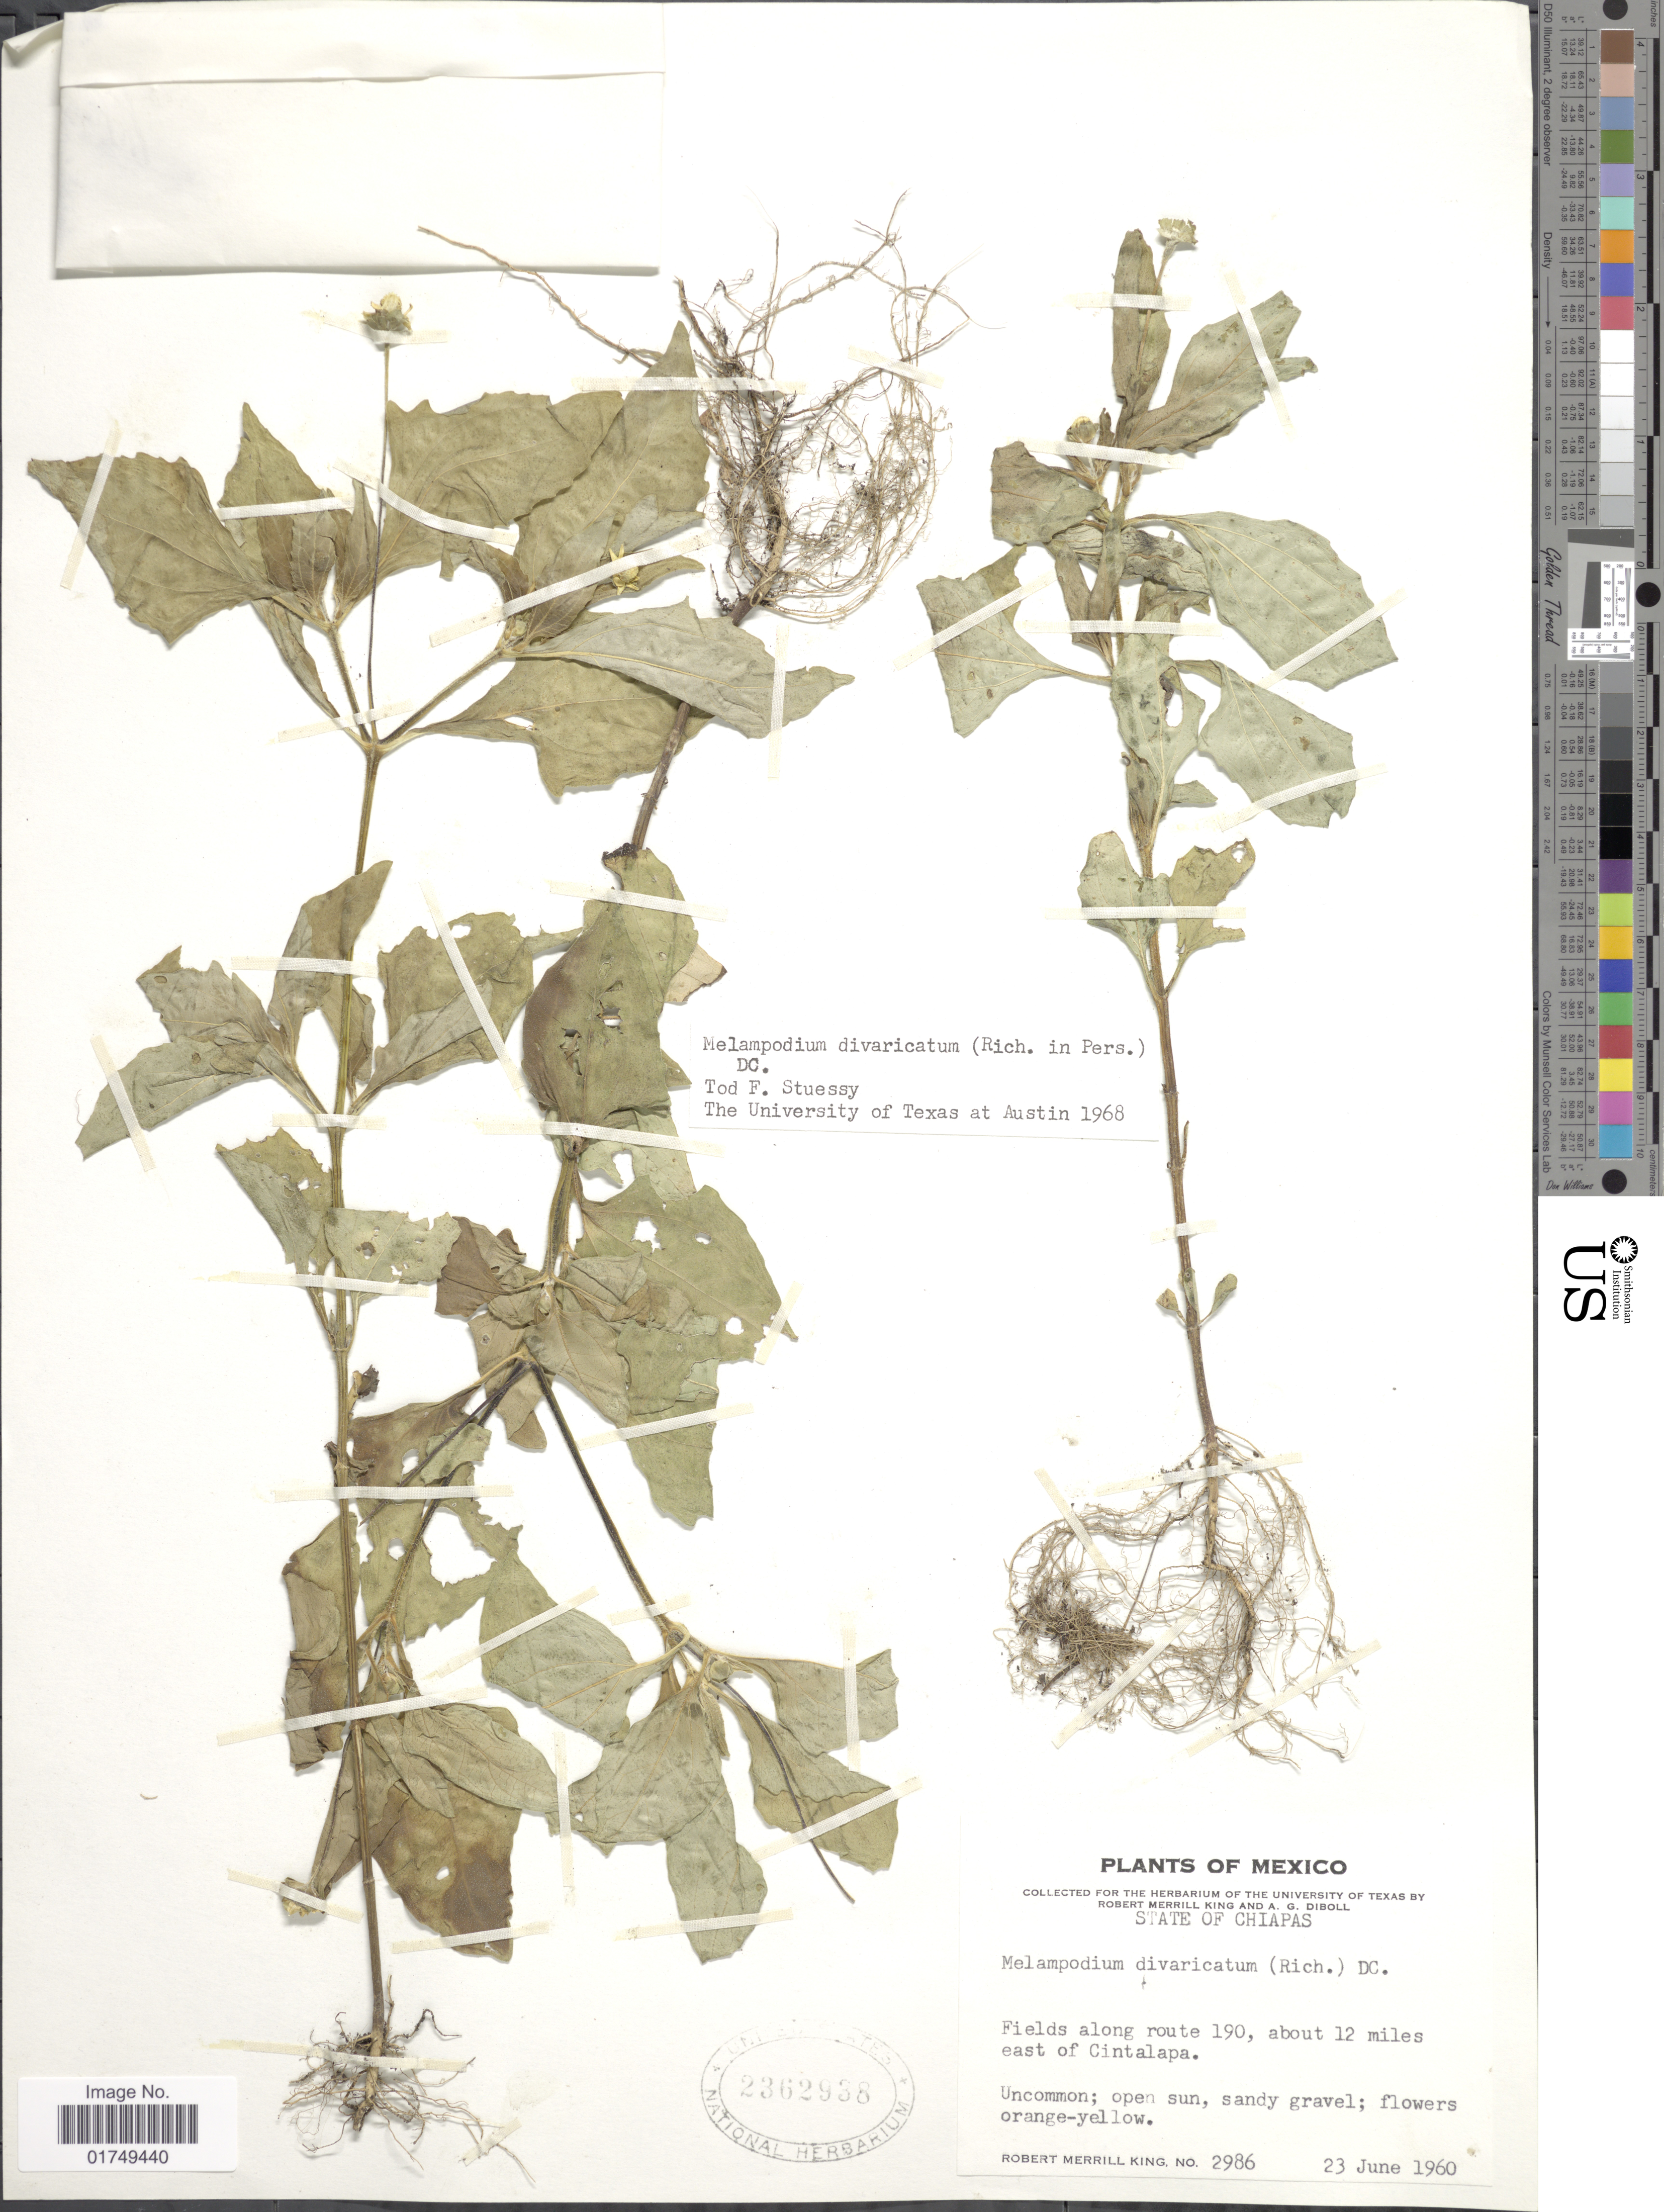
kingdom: Plantae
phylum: Tracheophyta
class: Magnoliopsida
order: Asterales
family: Asteraceae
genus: Melampodium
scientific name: Melampodium divaricatum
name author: (Rich.) DC.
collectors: R. M. King & A. Diboll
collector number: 2986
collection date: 1960-06-23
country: Mexico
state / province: Chiapas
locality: Fields along route 190, about 12 miles east of Cintalapa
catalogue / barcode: US 2362938